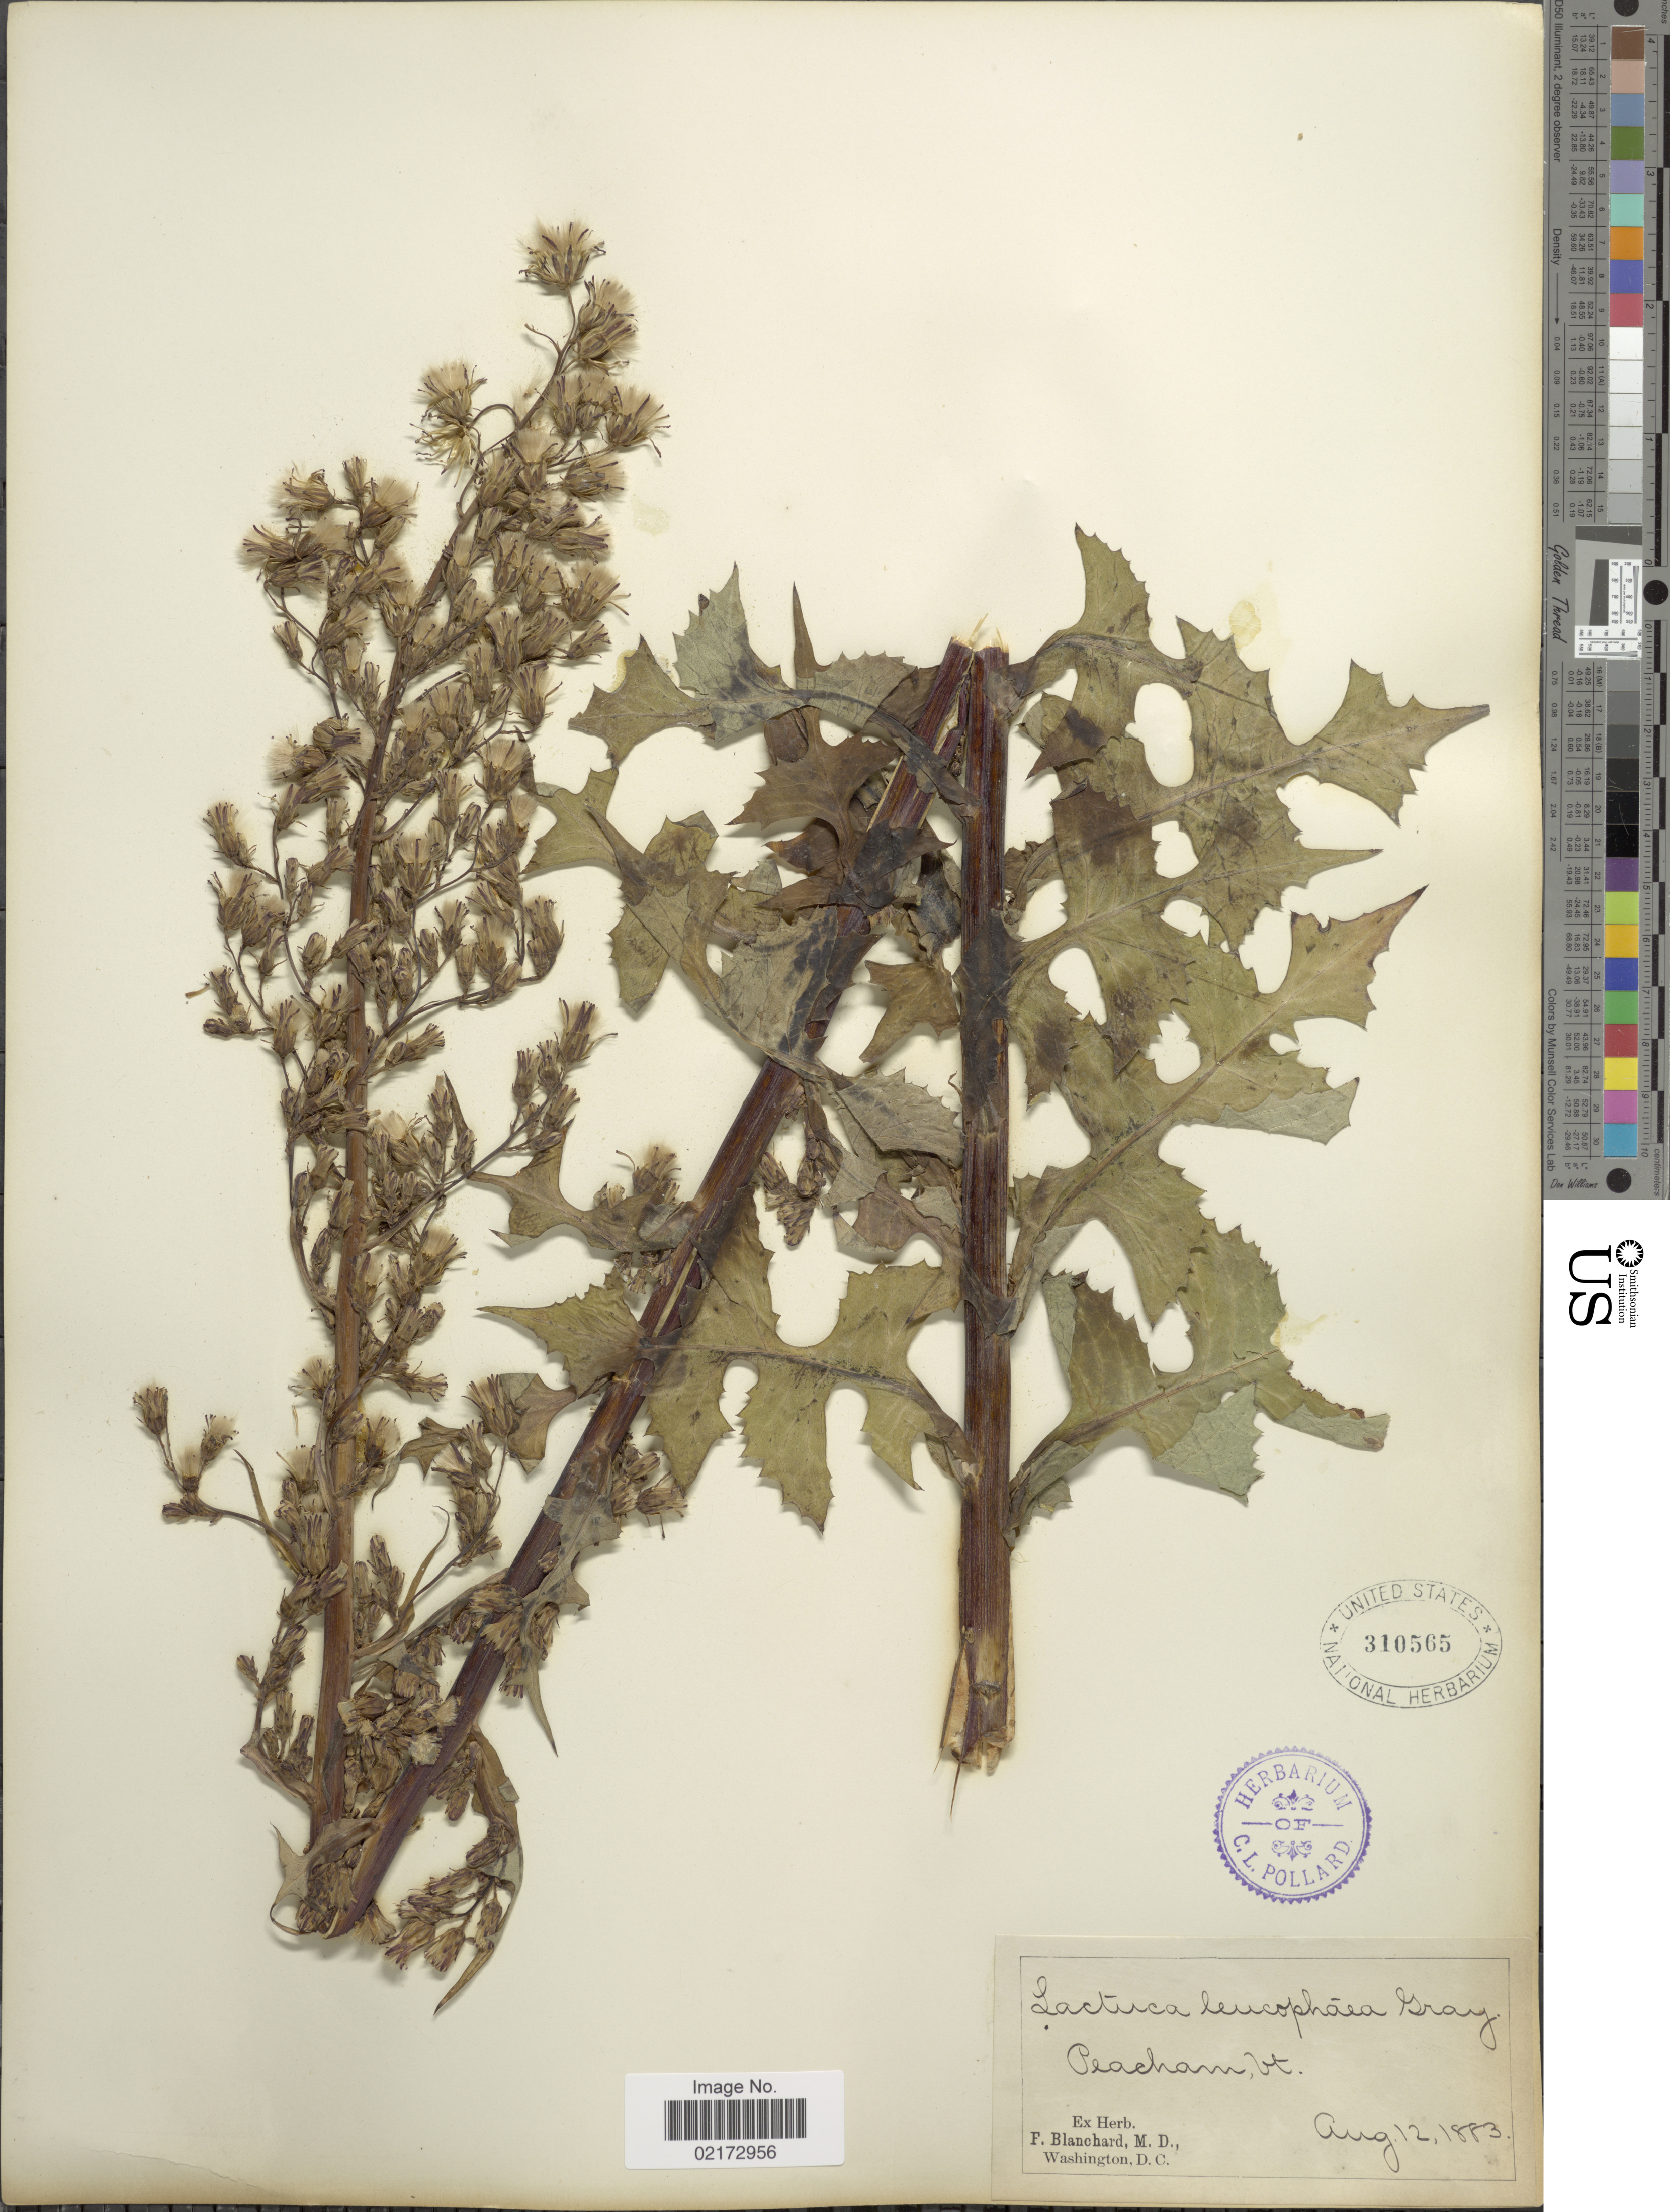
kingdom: Plantae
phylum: Tracheophyta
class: Magnoliopsida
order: Asterales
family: Asteraceae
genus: Lactuca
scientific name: Lactuca biennis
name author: (Moench) Fernald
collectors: F. Blanchard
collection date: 1883-08-12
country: United States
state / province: Vermont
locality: Peacham, Vt.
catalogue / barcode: US 310565